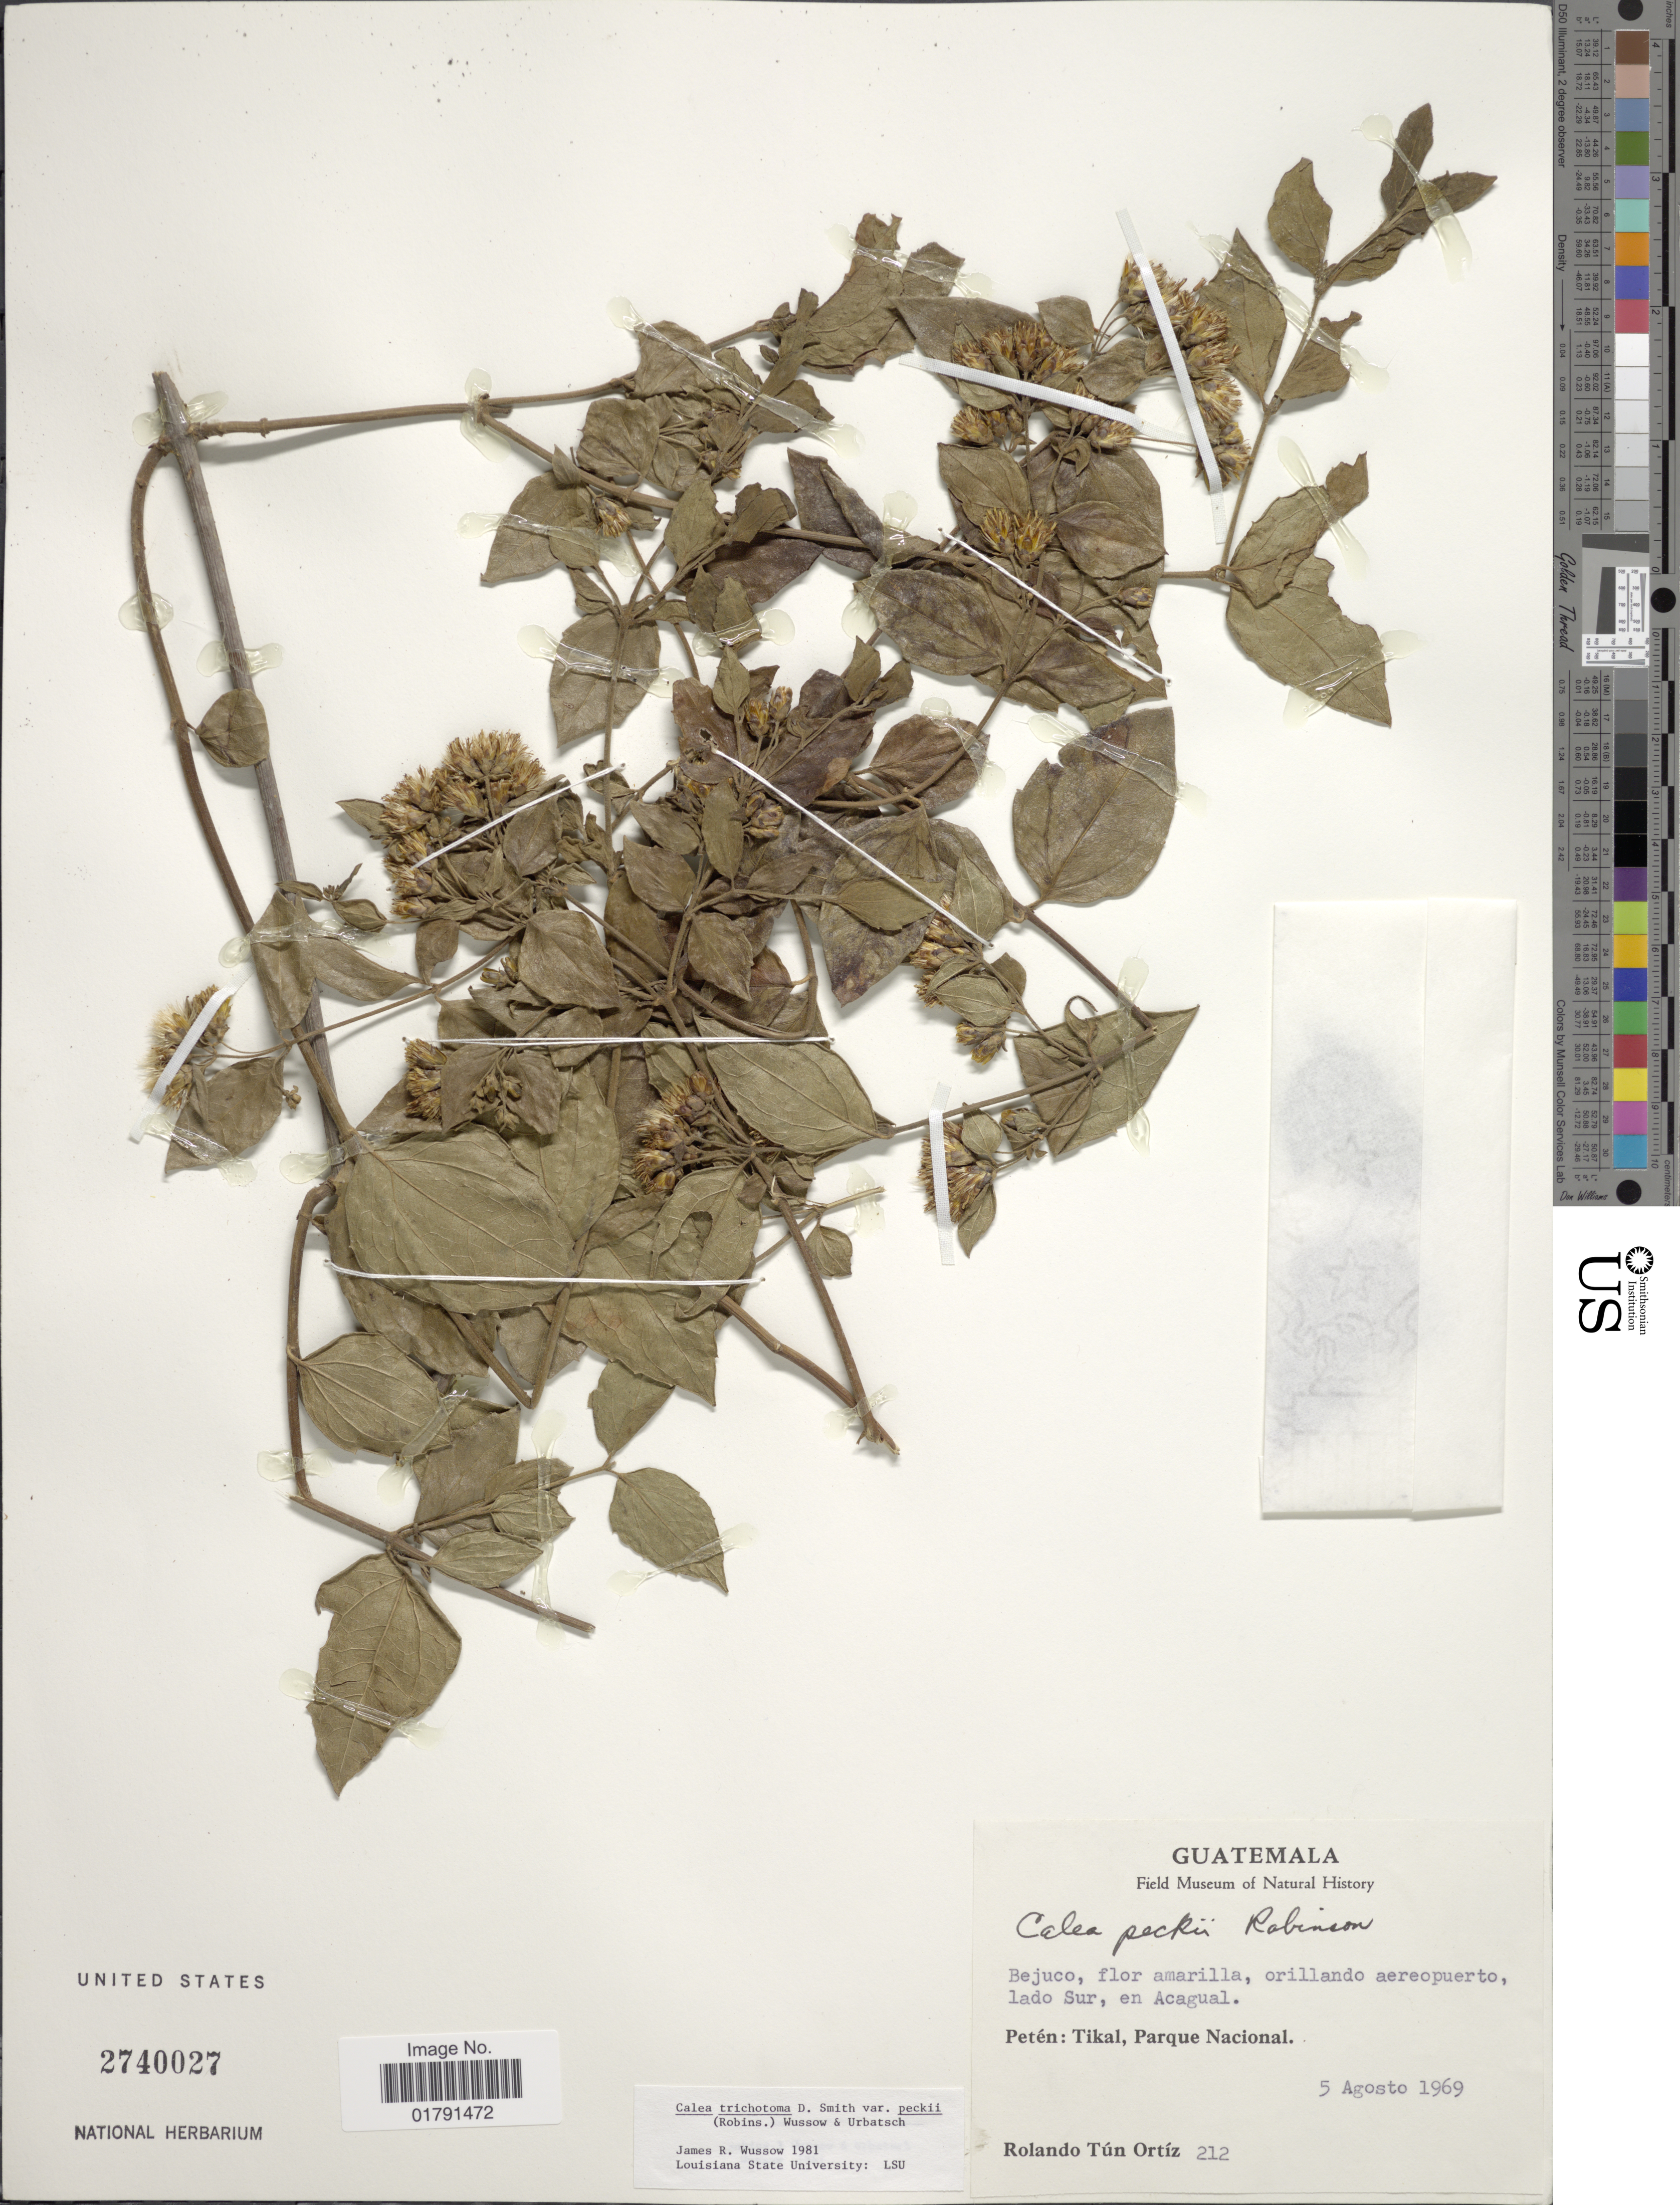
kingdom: Plantae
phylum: Tracheophyta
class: Magnoliopsida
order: Asterales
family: Asteraceae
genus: Calea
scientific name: Calea trichotoma var. peckii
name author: Wussow &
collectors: R. T. Ortíz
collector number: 212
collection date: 1969-08-05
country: Guatemala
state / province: El Petén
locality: Lado Sur, en Acagual, Tikal, Parque Nacional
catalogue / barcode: US 2740027